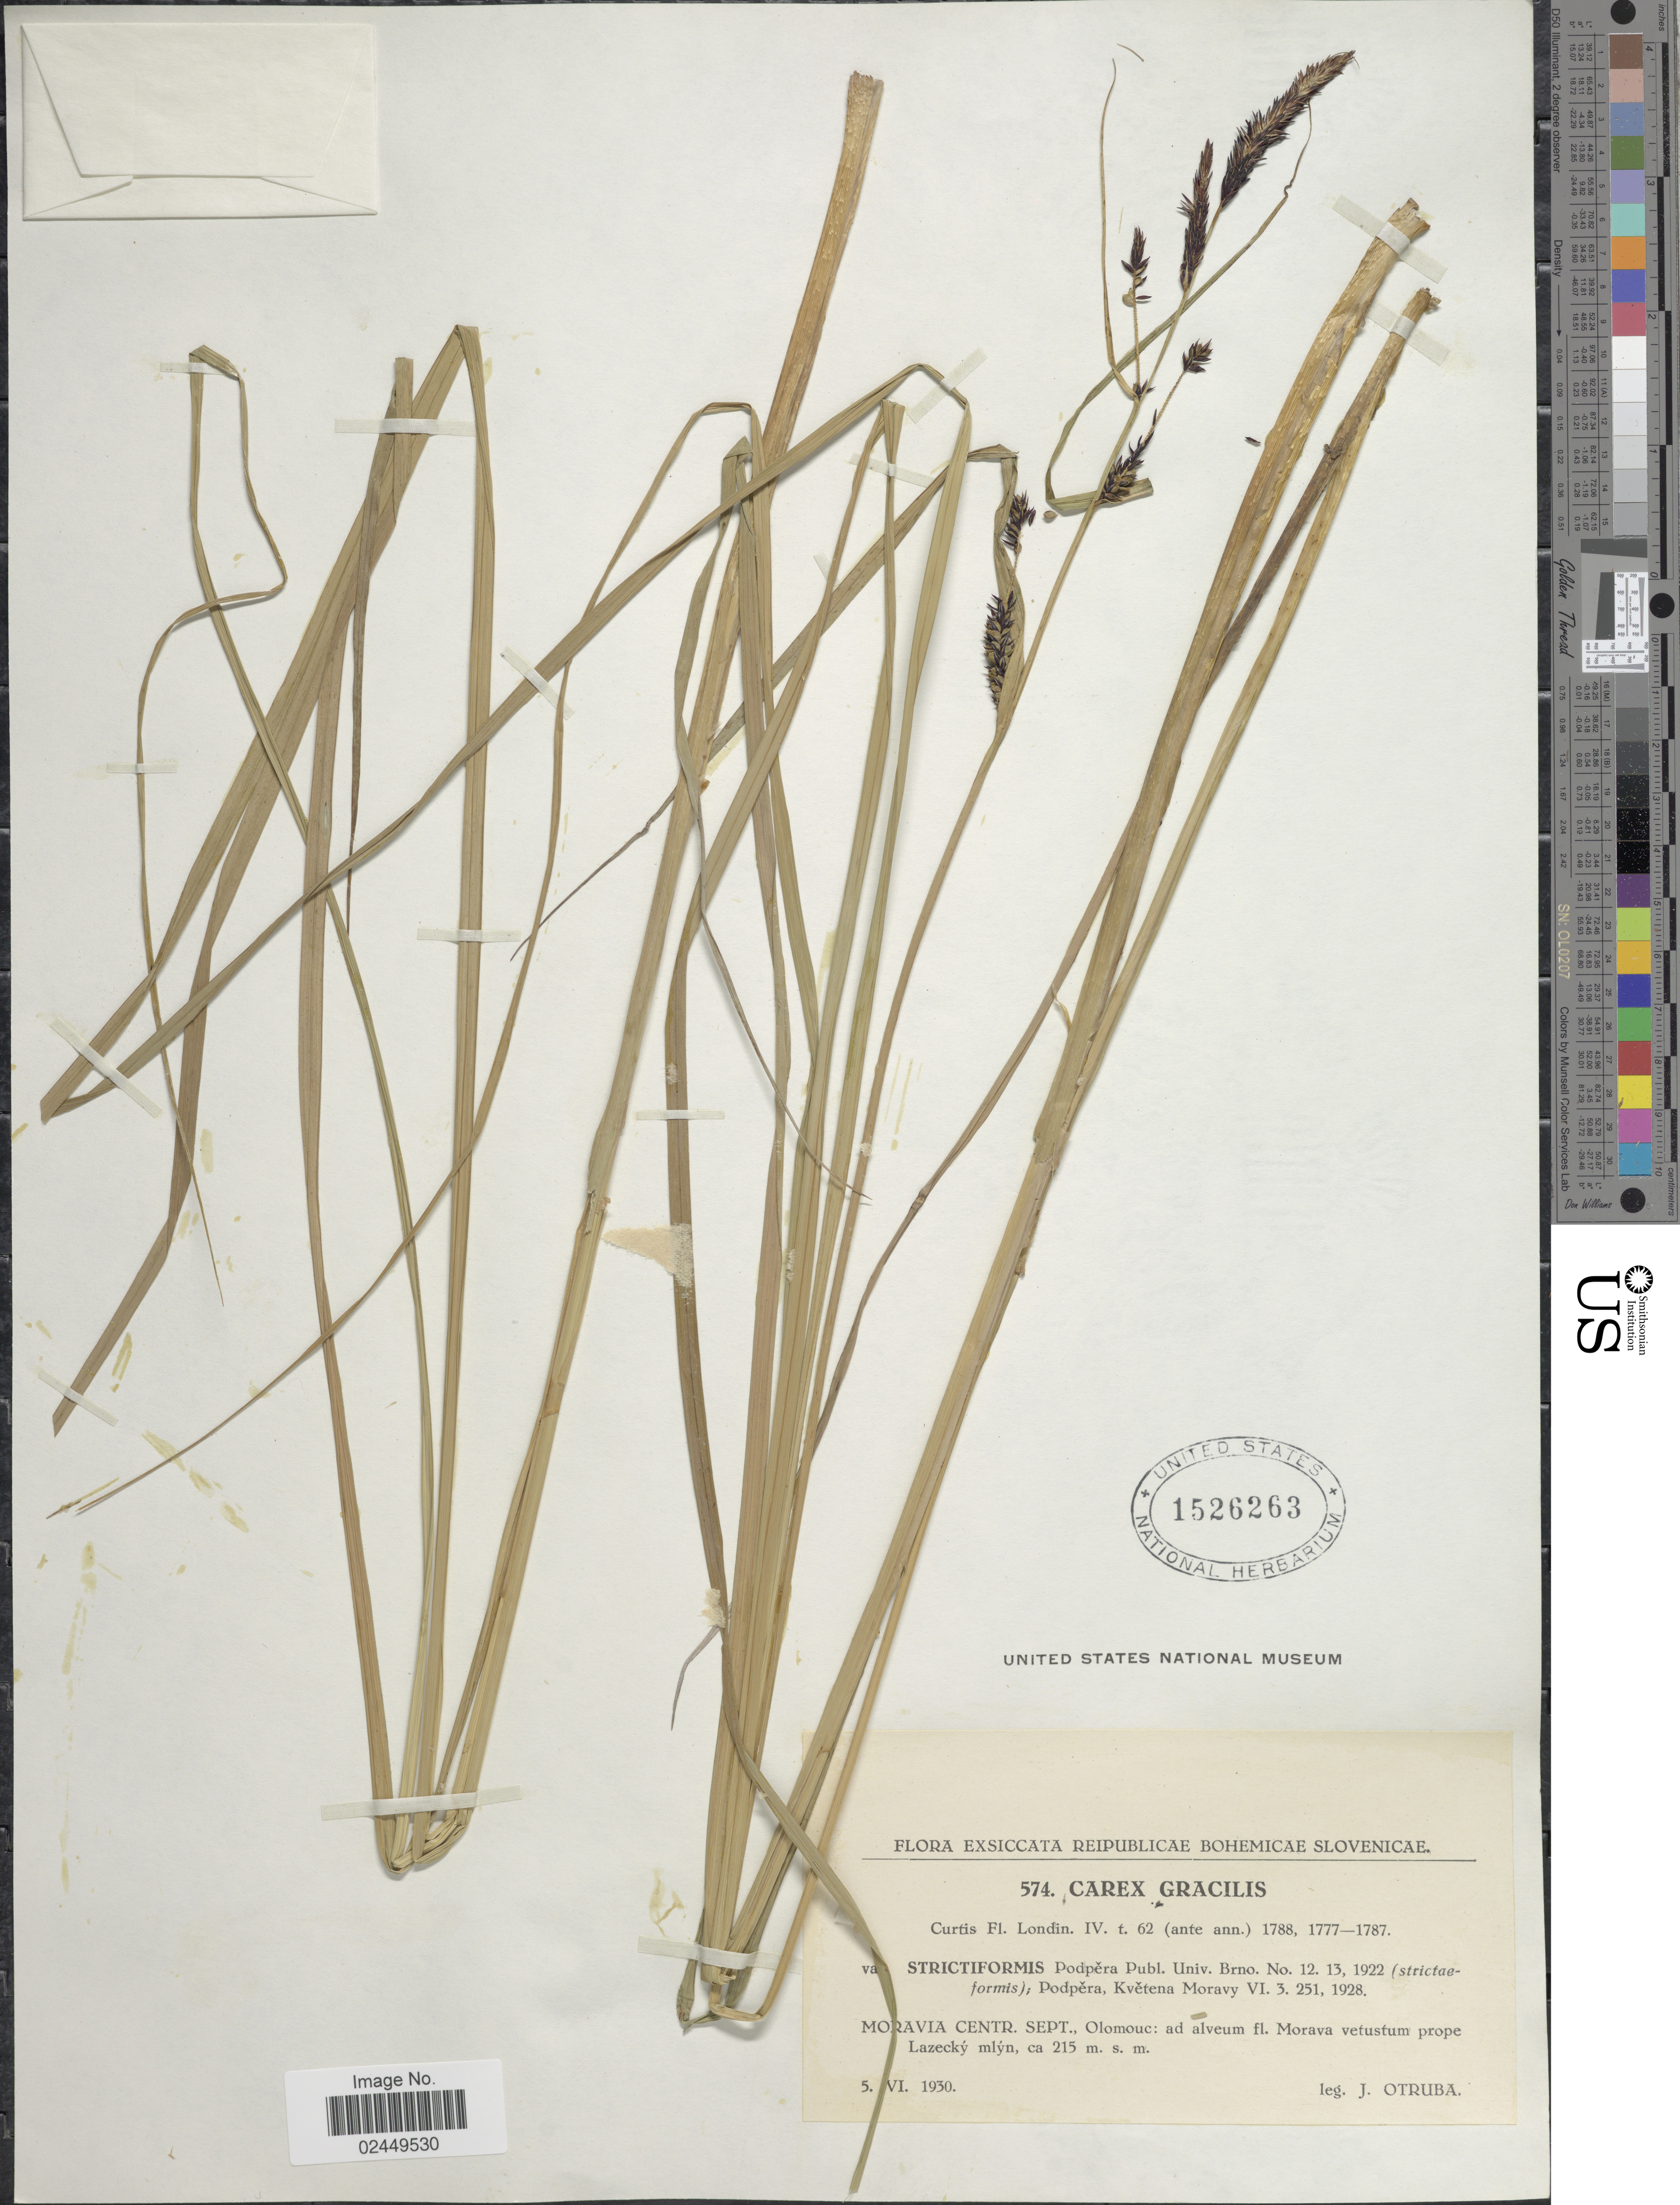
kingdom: Plantae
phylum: Tracheophyta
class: Liliopsida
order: Poales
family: Cyperaceae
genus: Carex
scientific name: Carex acuta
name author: L.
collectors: J. Otruba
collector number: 574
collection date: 1930-06-05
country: Czechia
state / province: Olomouc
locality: Reipublicae Bohemicae Slovenicae, Moravia Centr. Sept., Olomouc: ad alveum fl. Morava vetusfum prope Lazecky mlyn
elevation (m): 215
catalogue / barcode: US 1526263